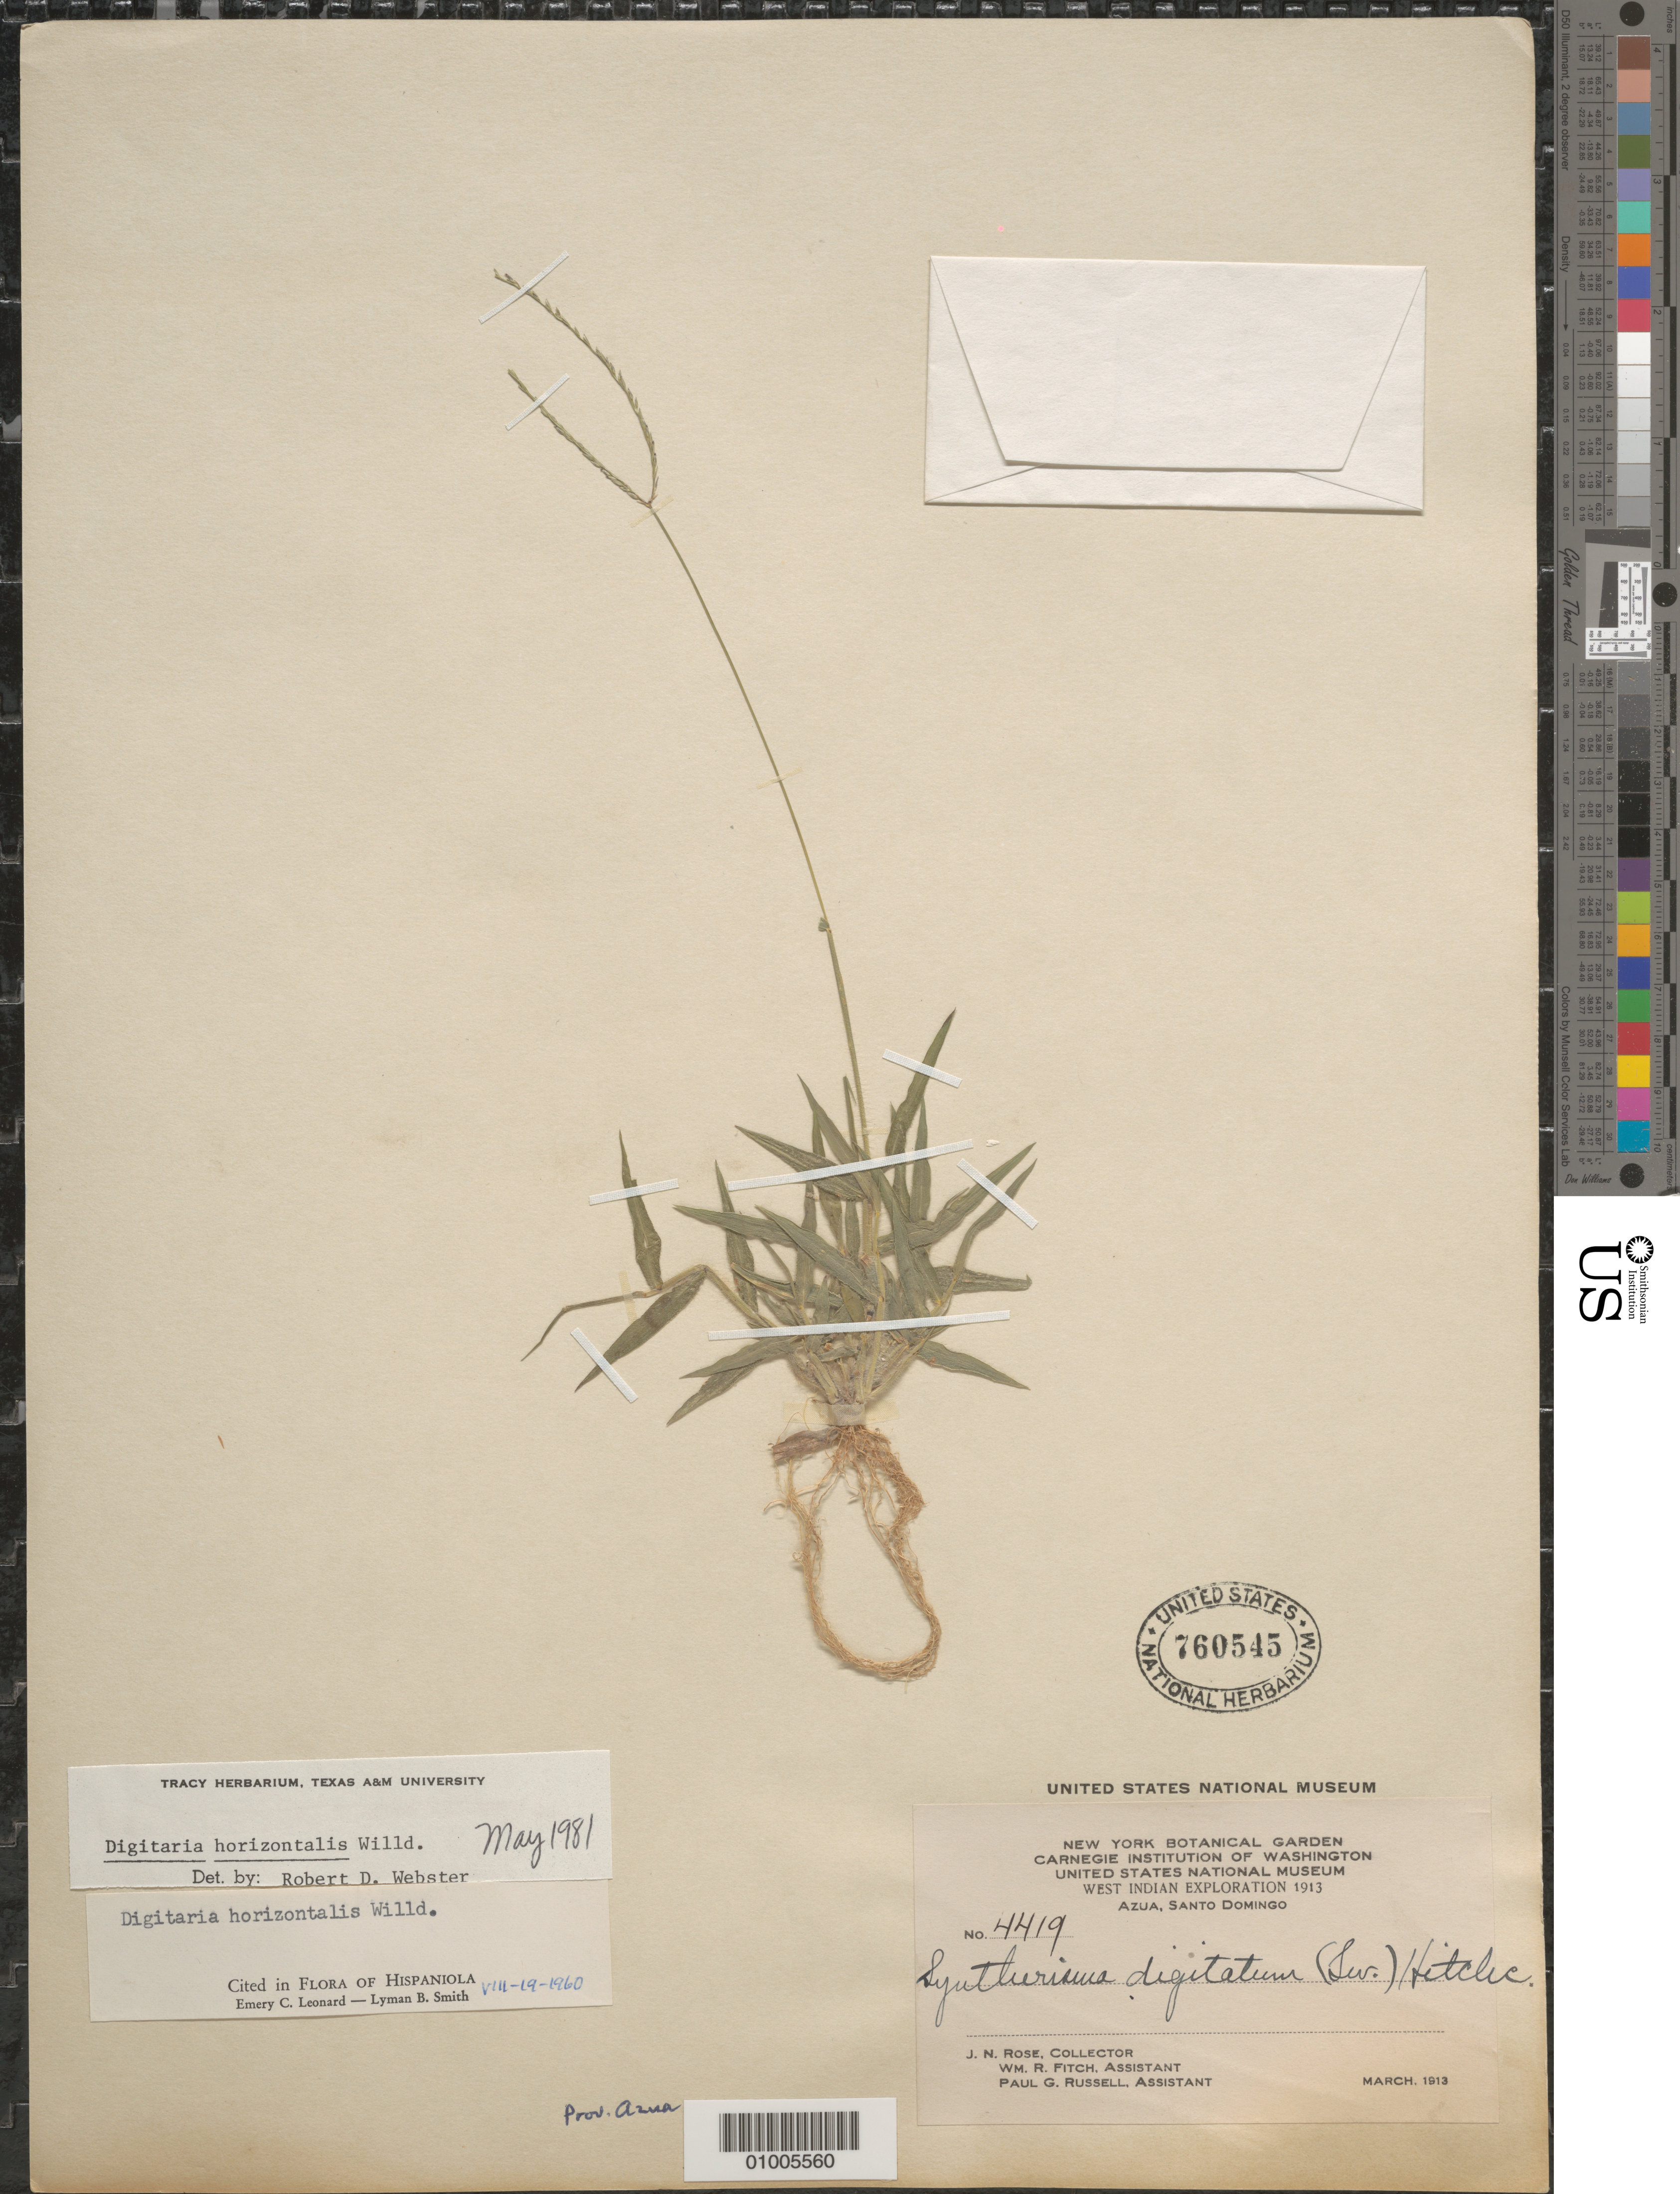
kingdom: Plantae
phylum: Tracheophyta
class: Liliopsida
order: Poales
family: Poaceae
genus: Digitaria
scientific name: Digitaria horizontalis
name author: Willd.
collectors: J. N. Rose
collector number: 4419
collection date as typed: Mar 1913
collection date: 1913-03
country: Dominican Republic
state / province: Distrito Nacional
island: Hispaniola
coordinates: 0 N, 0 E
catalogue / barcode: US 760545